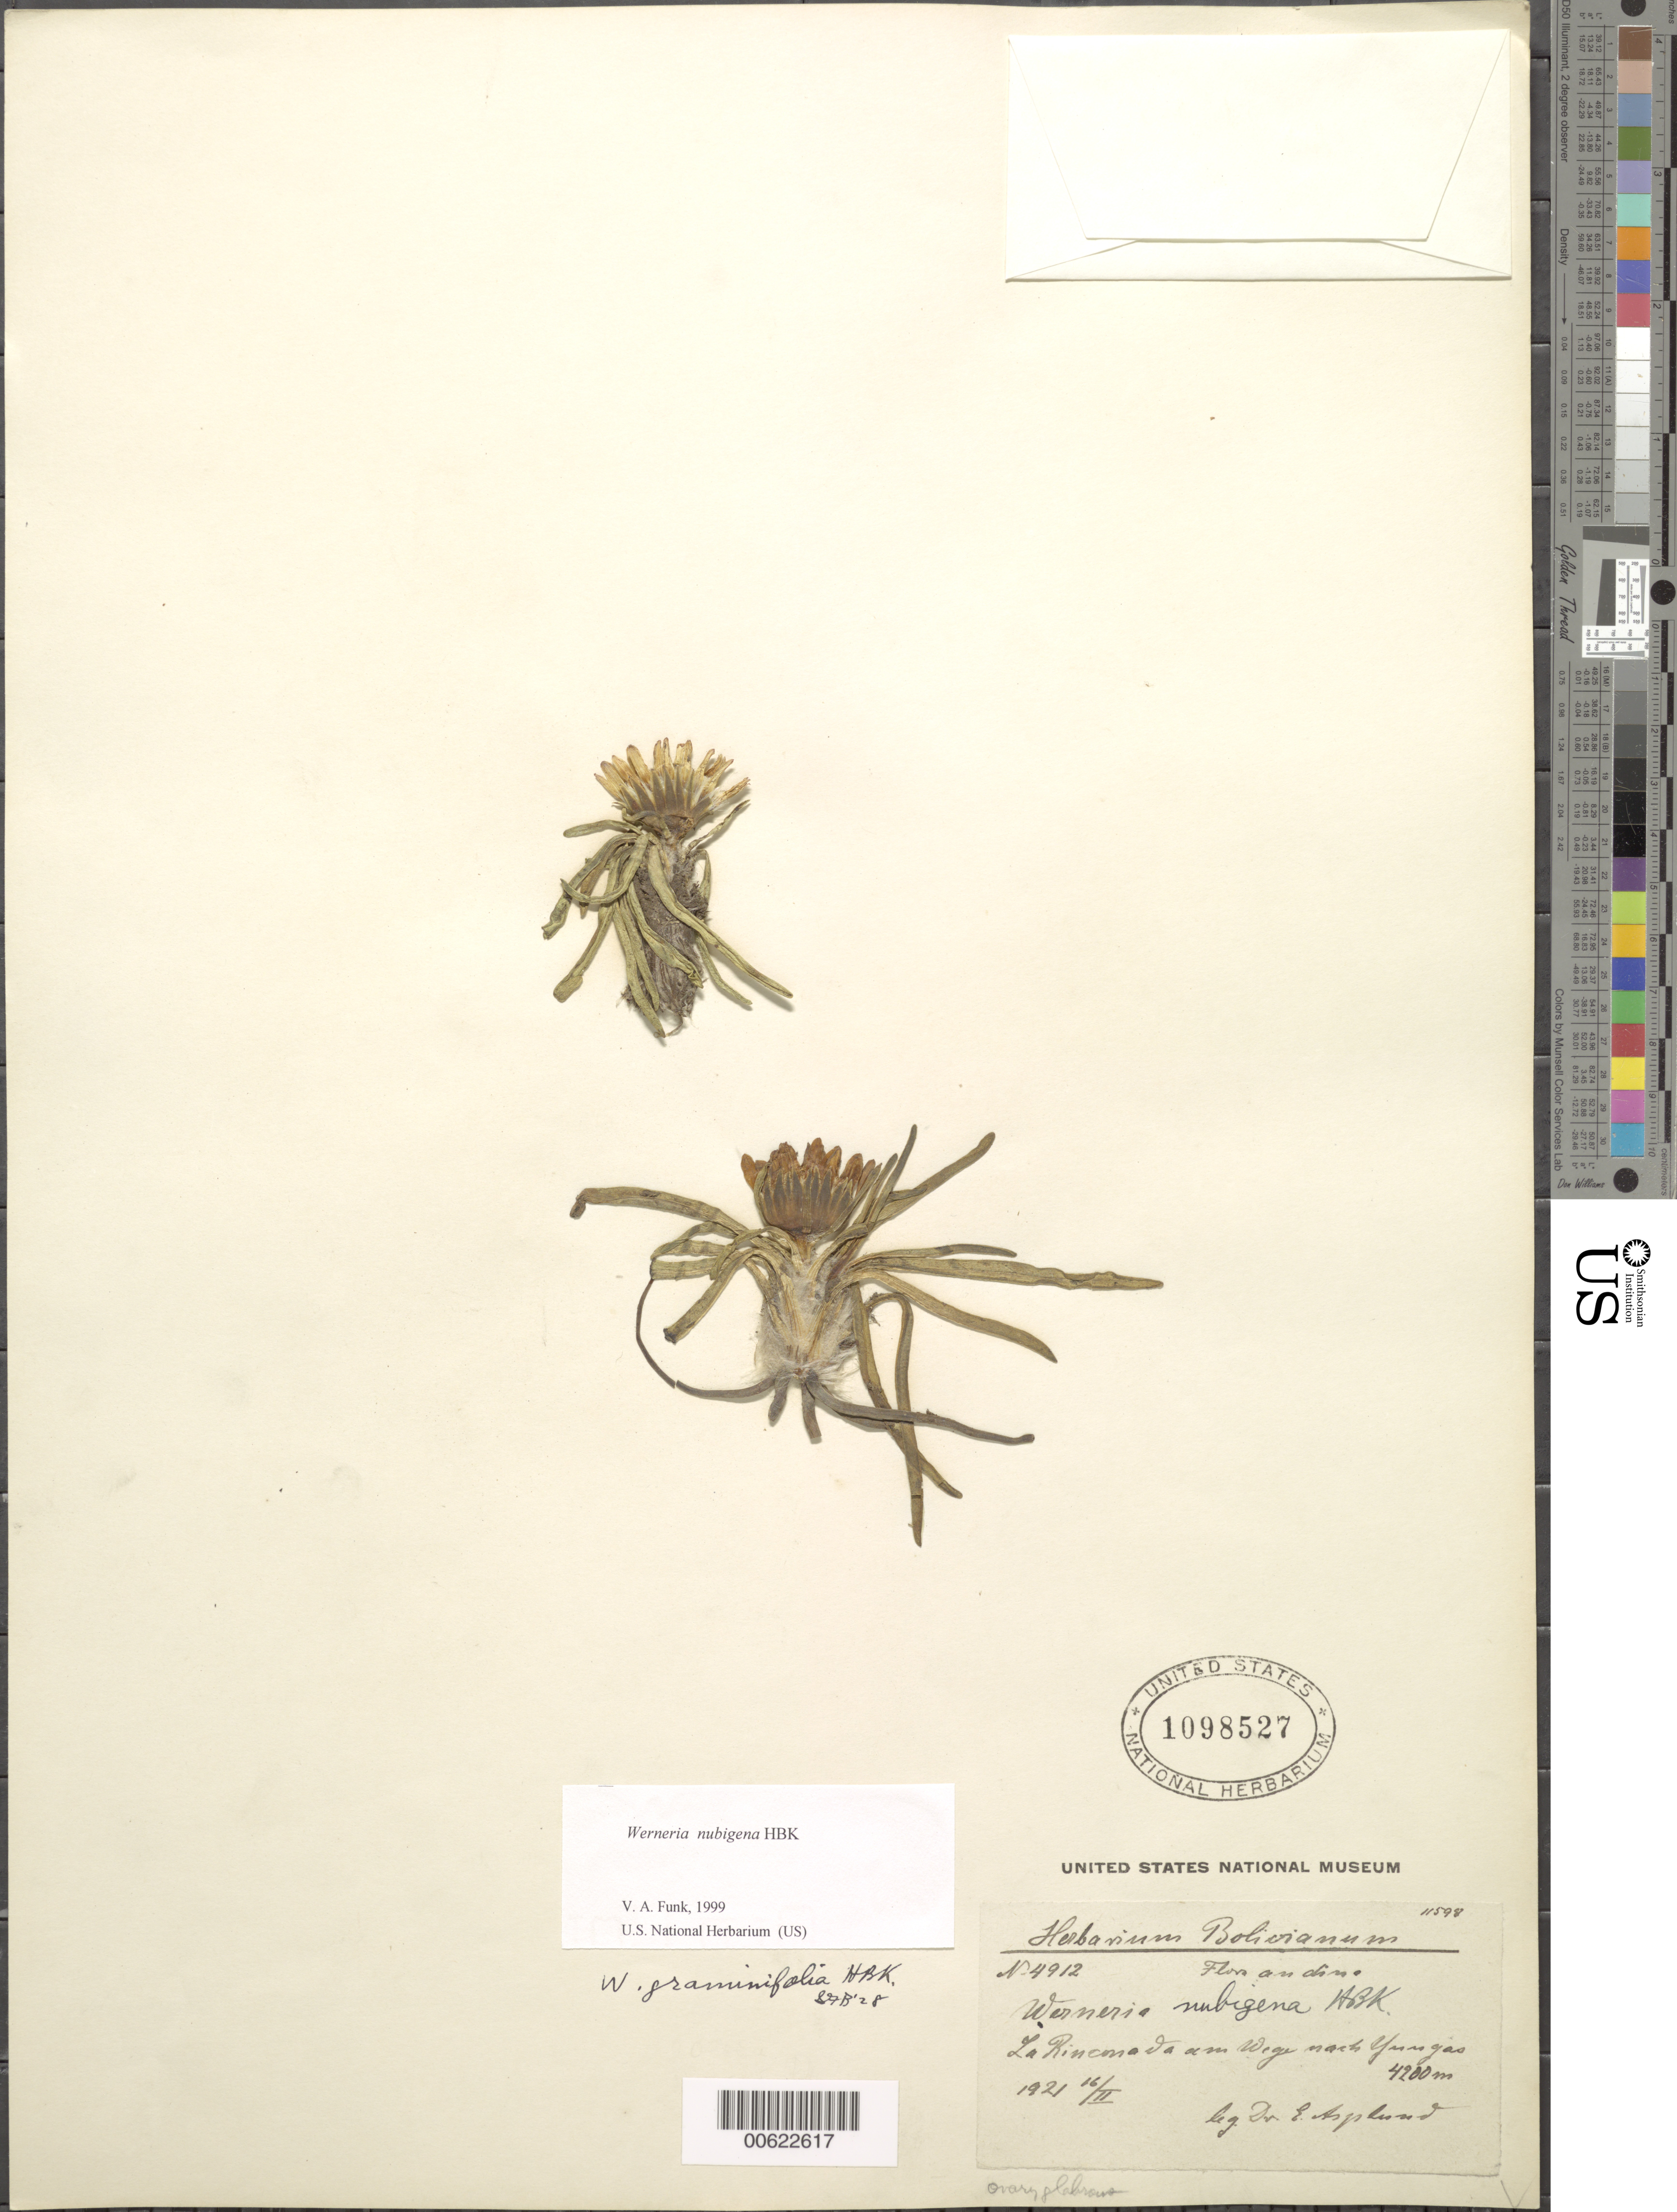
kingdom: Plantae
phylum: Tracheophyta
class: Magnoliopsida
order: Asterales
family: Asteraceae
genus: Werneria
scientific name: Werneria nubigena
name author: Kunth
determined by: Funk, Vicki A., (BOT), Smithsonian Institution - National Museum of Natural History (UNITED STATES)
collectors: E. Asplund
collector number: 4912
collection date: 1921-02-16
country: Bolivia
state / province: La Paz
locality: La Rinconada on the way to Yungas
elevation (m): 4200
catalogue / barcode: US 1098527